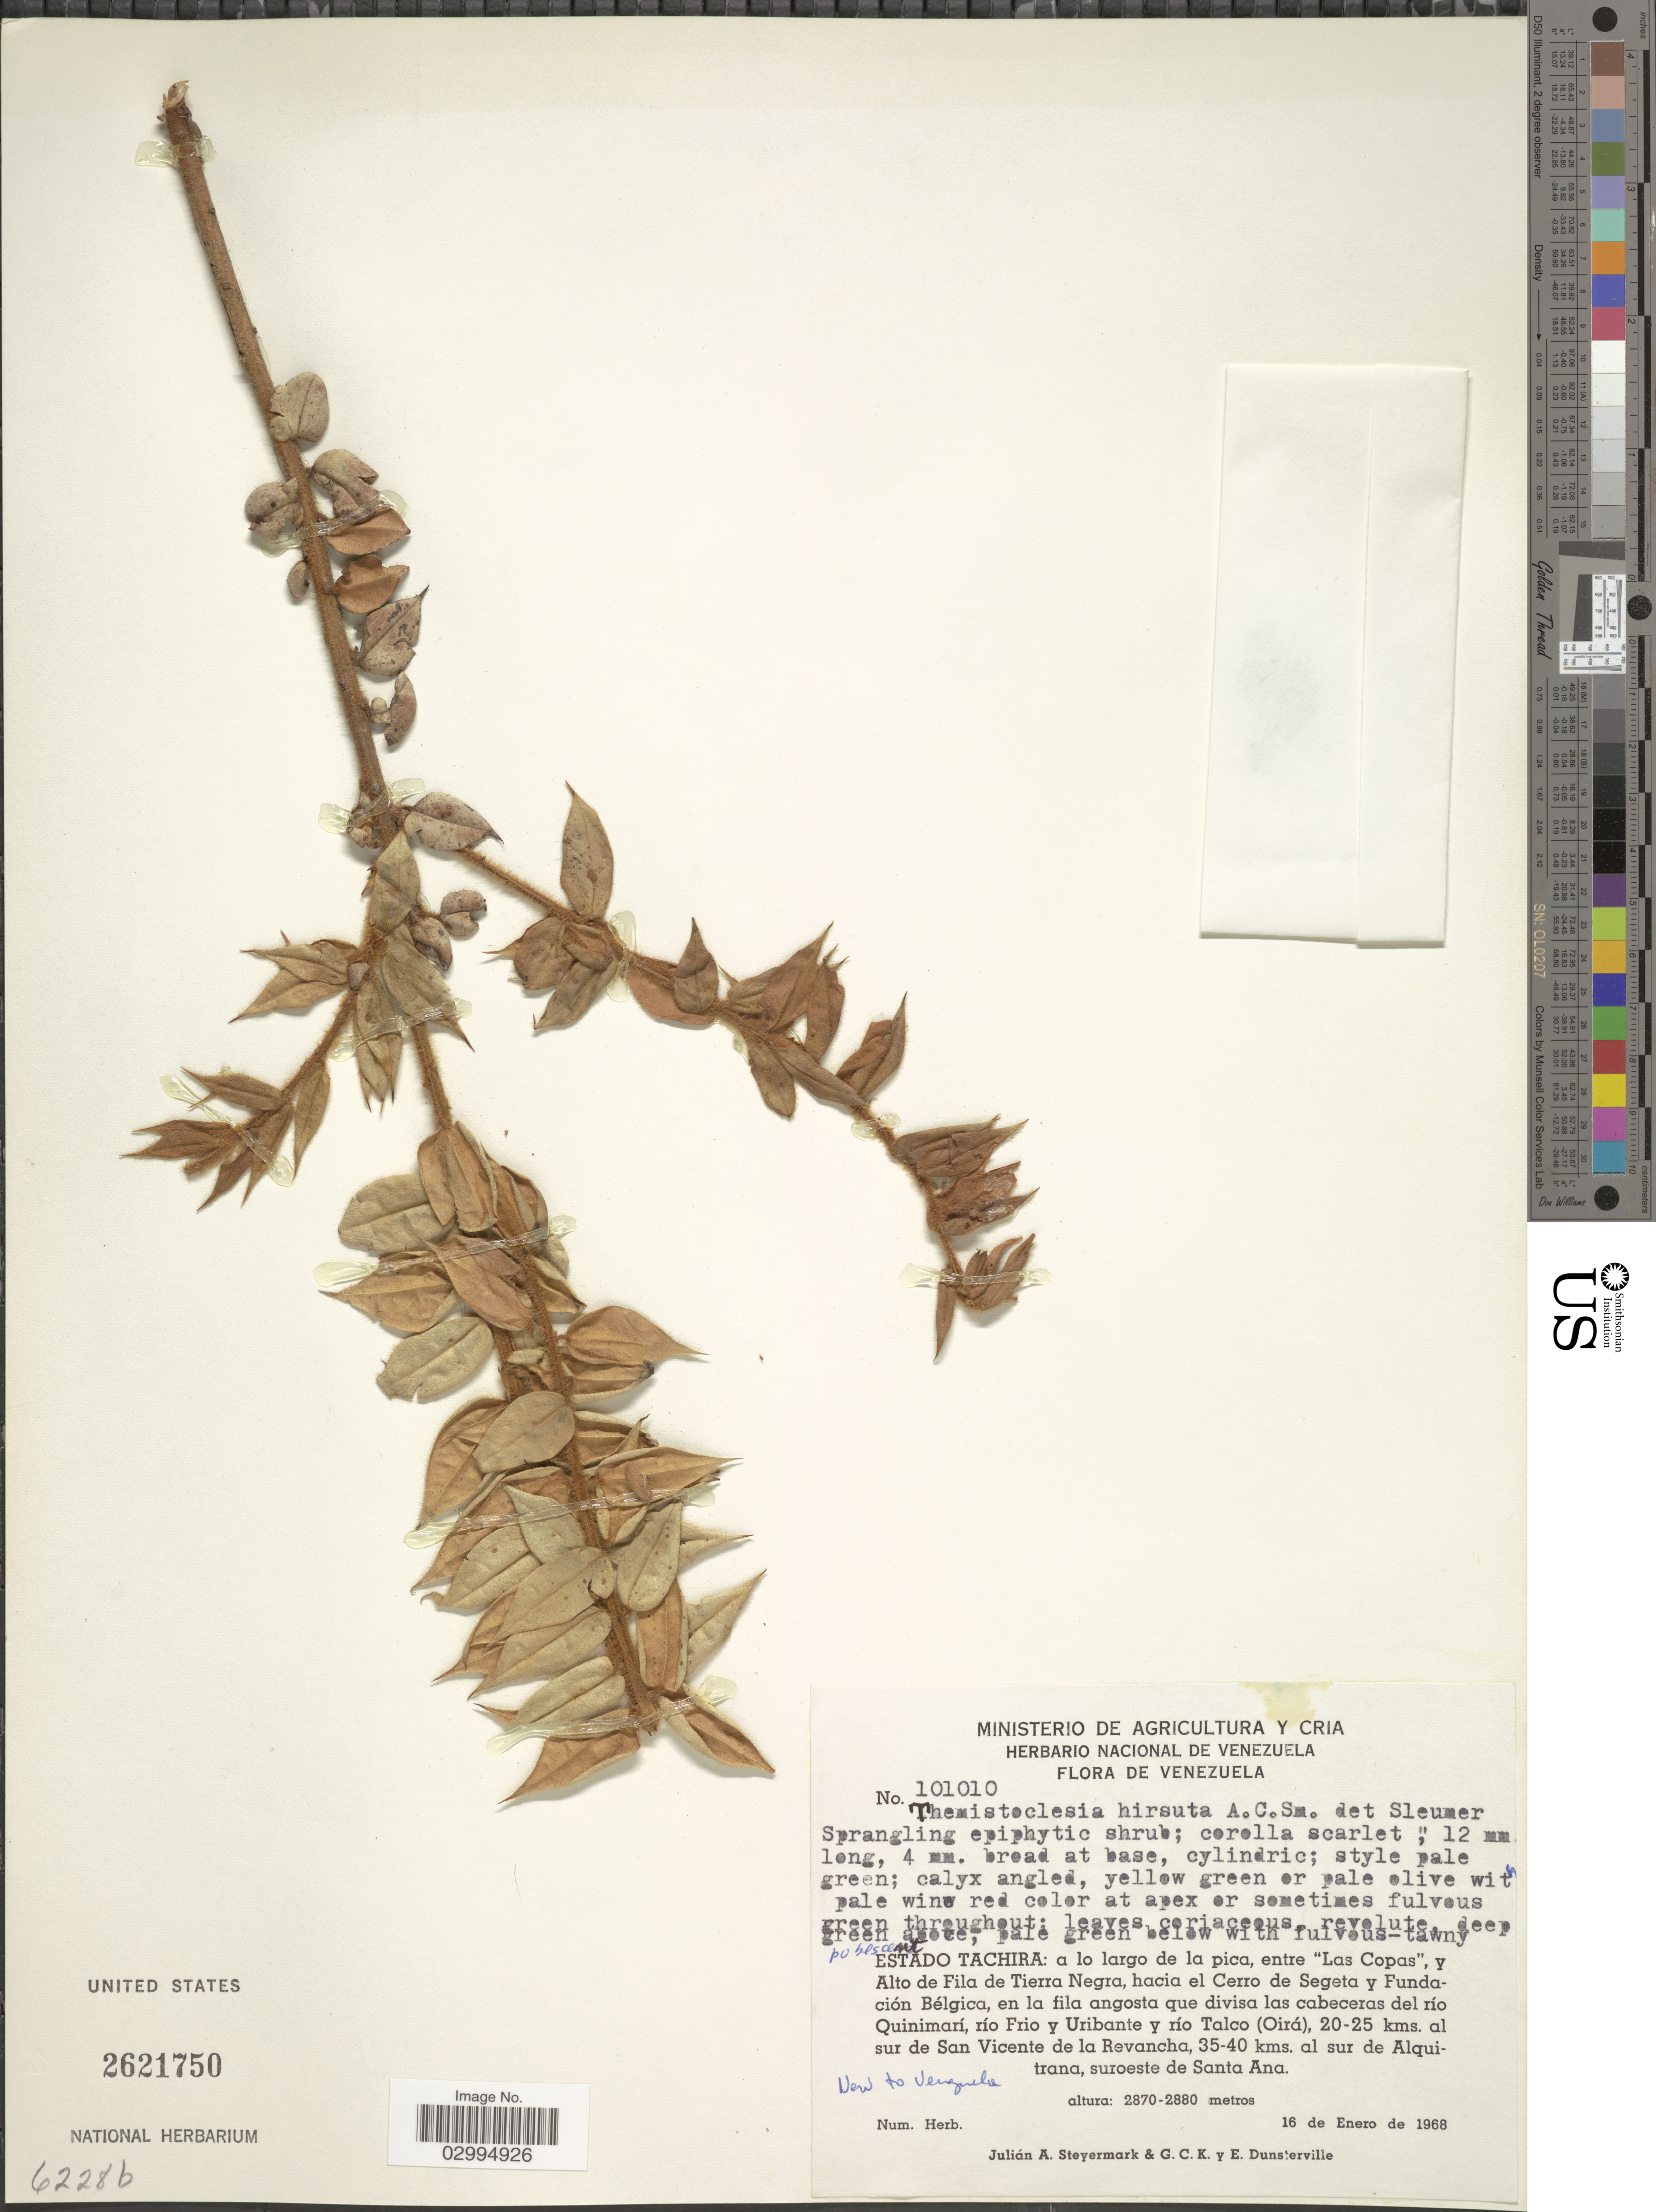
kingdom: Plantae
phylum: Tracheophyta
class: Magnoliopsida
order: Ericales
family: Ericaceae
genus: Themistoclesia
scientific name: Themistoclesia hirsuta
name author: A.C. Sm.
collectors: J. Steyermark, G. C. K. Dunsterville & E. Dunsterville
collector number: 101010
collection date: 1968-01-16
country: Venezuela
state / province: Tachira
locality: A lo largo de la pica, entre "Las Copas", y Alto de Fila de Tierra Negra, hacia el Cerro de Segeta y Fundación Bélgica, en la fila angosta que divisa las cabeceras del río Quinimarí, río Frio y Uribante y río Talco (Oirá), 20-25 kms. al sur de San Vicente de la Revancha, 35-40 kms. al sur de Alquitrana, suroeste de Santa Ana.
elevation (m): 2870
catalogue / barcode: US 2621750